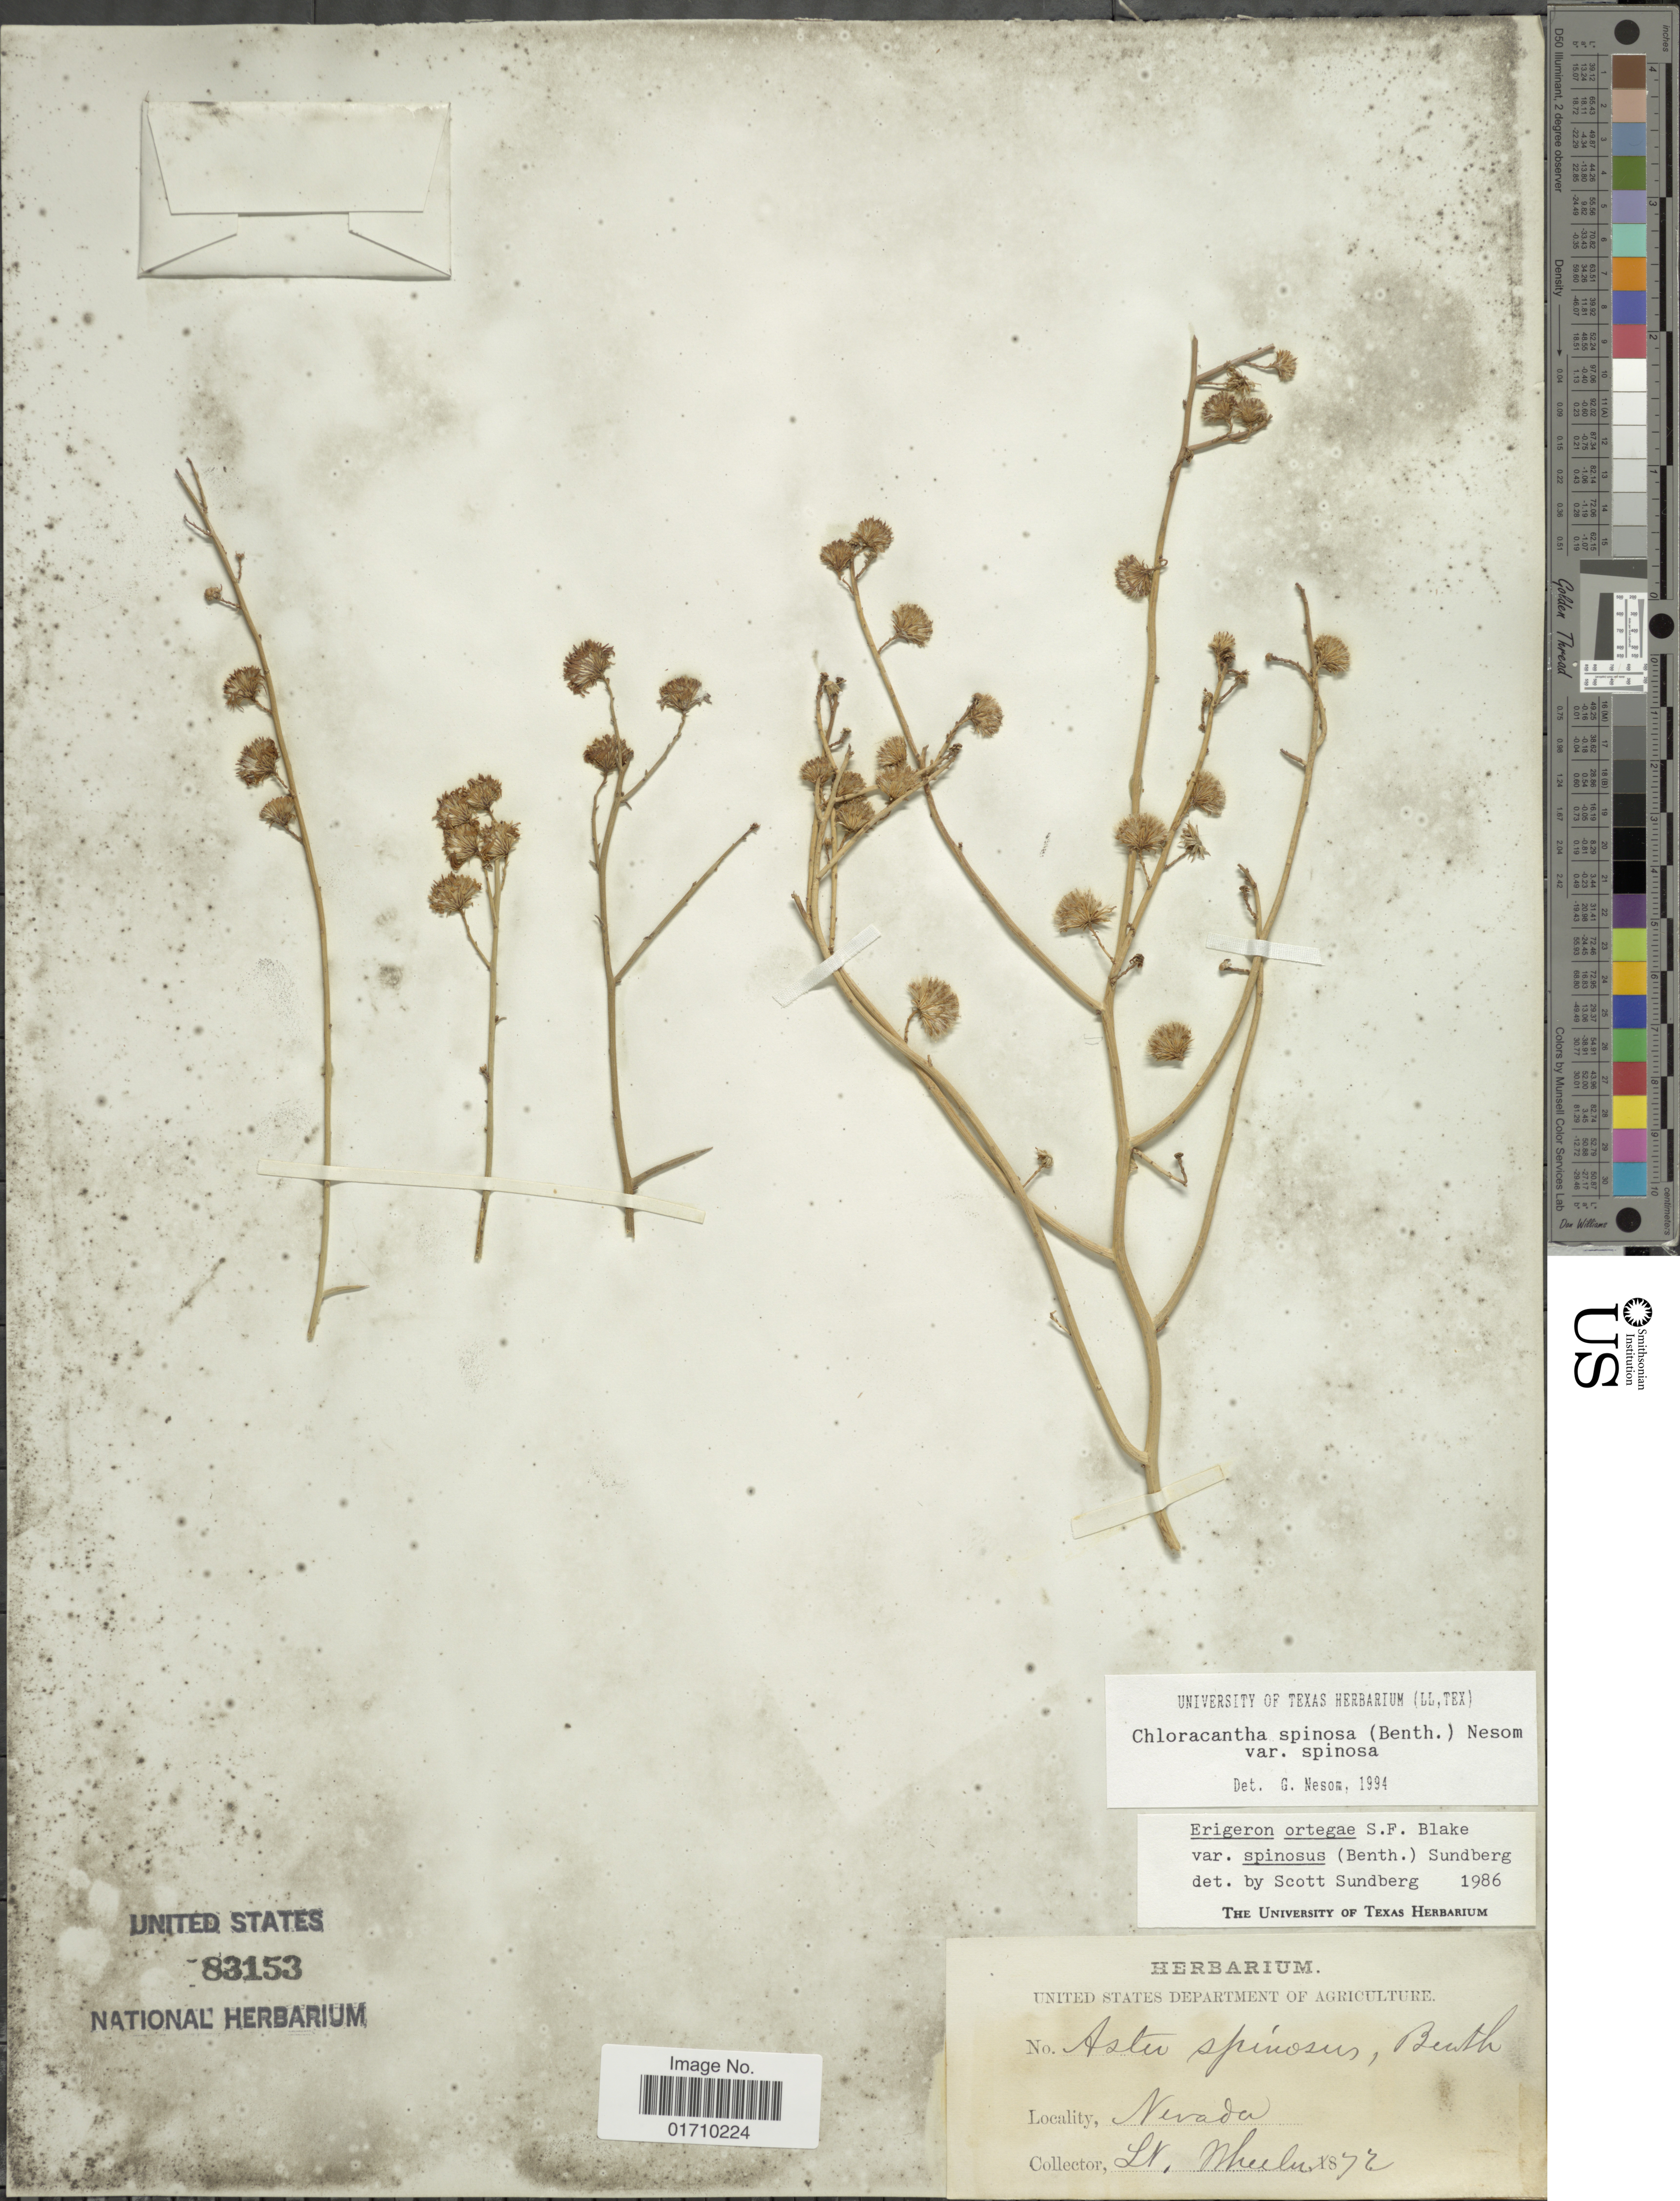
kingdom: Plantae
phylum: Tracheophyta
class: Magnoliopsida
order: Asterales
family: Asteraceae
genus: Chloracantha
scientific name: Chloracantha spinosa var. spinosa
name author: (Benth.) G.L. Nesom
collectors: L. Wheeler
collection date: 1877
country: United States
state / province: Nevada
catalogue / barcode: US 83153